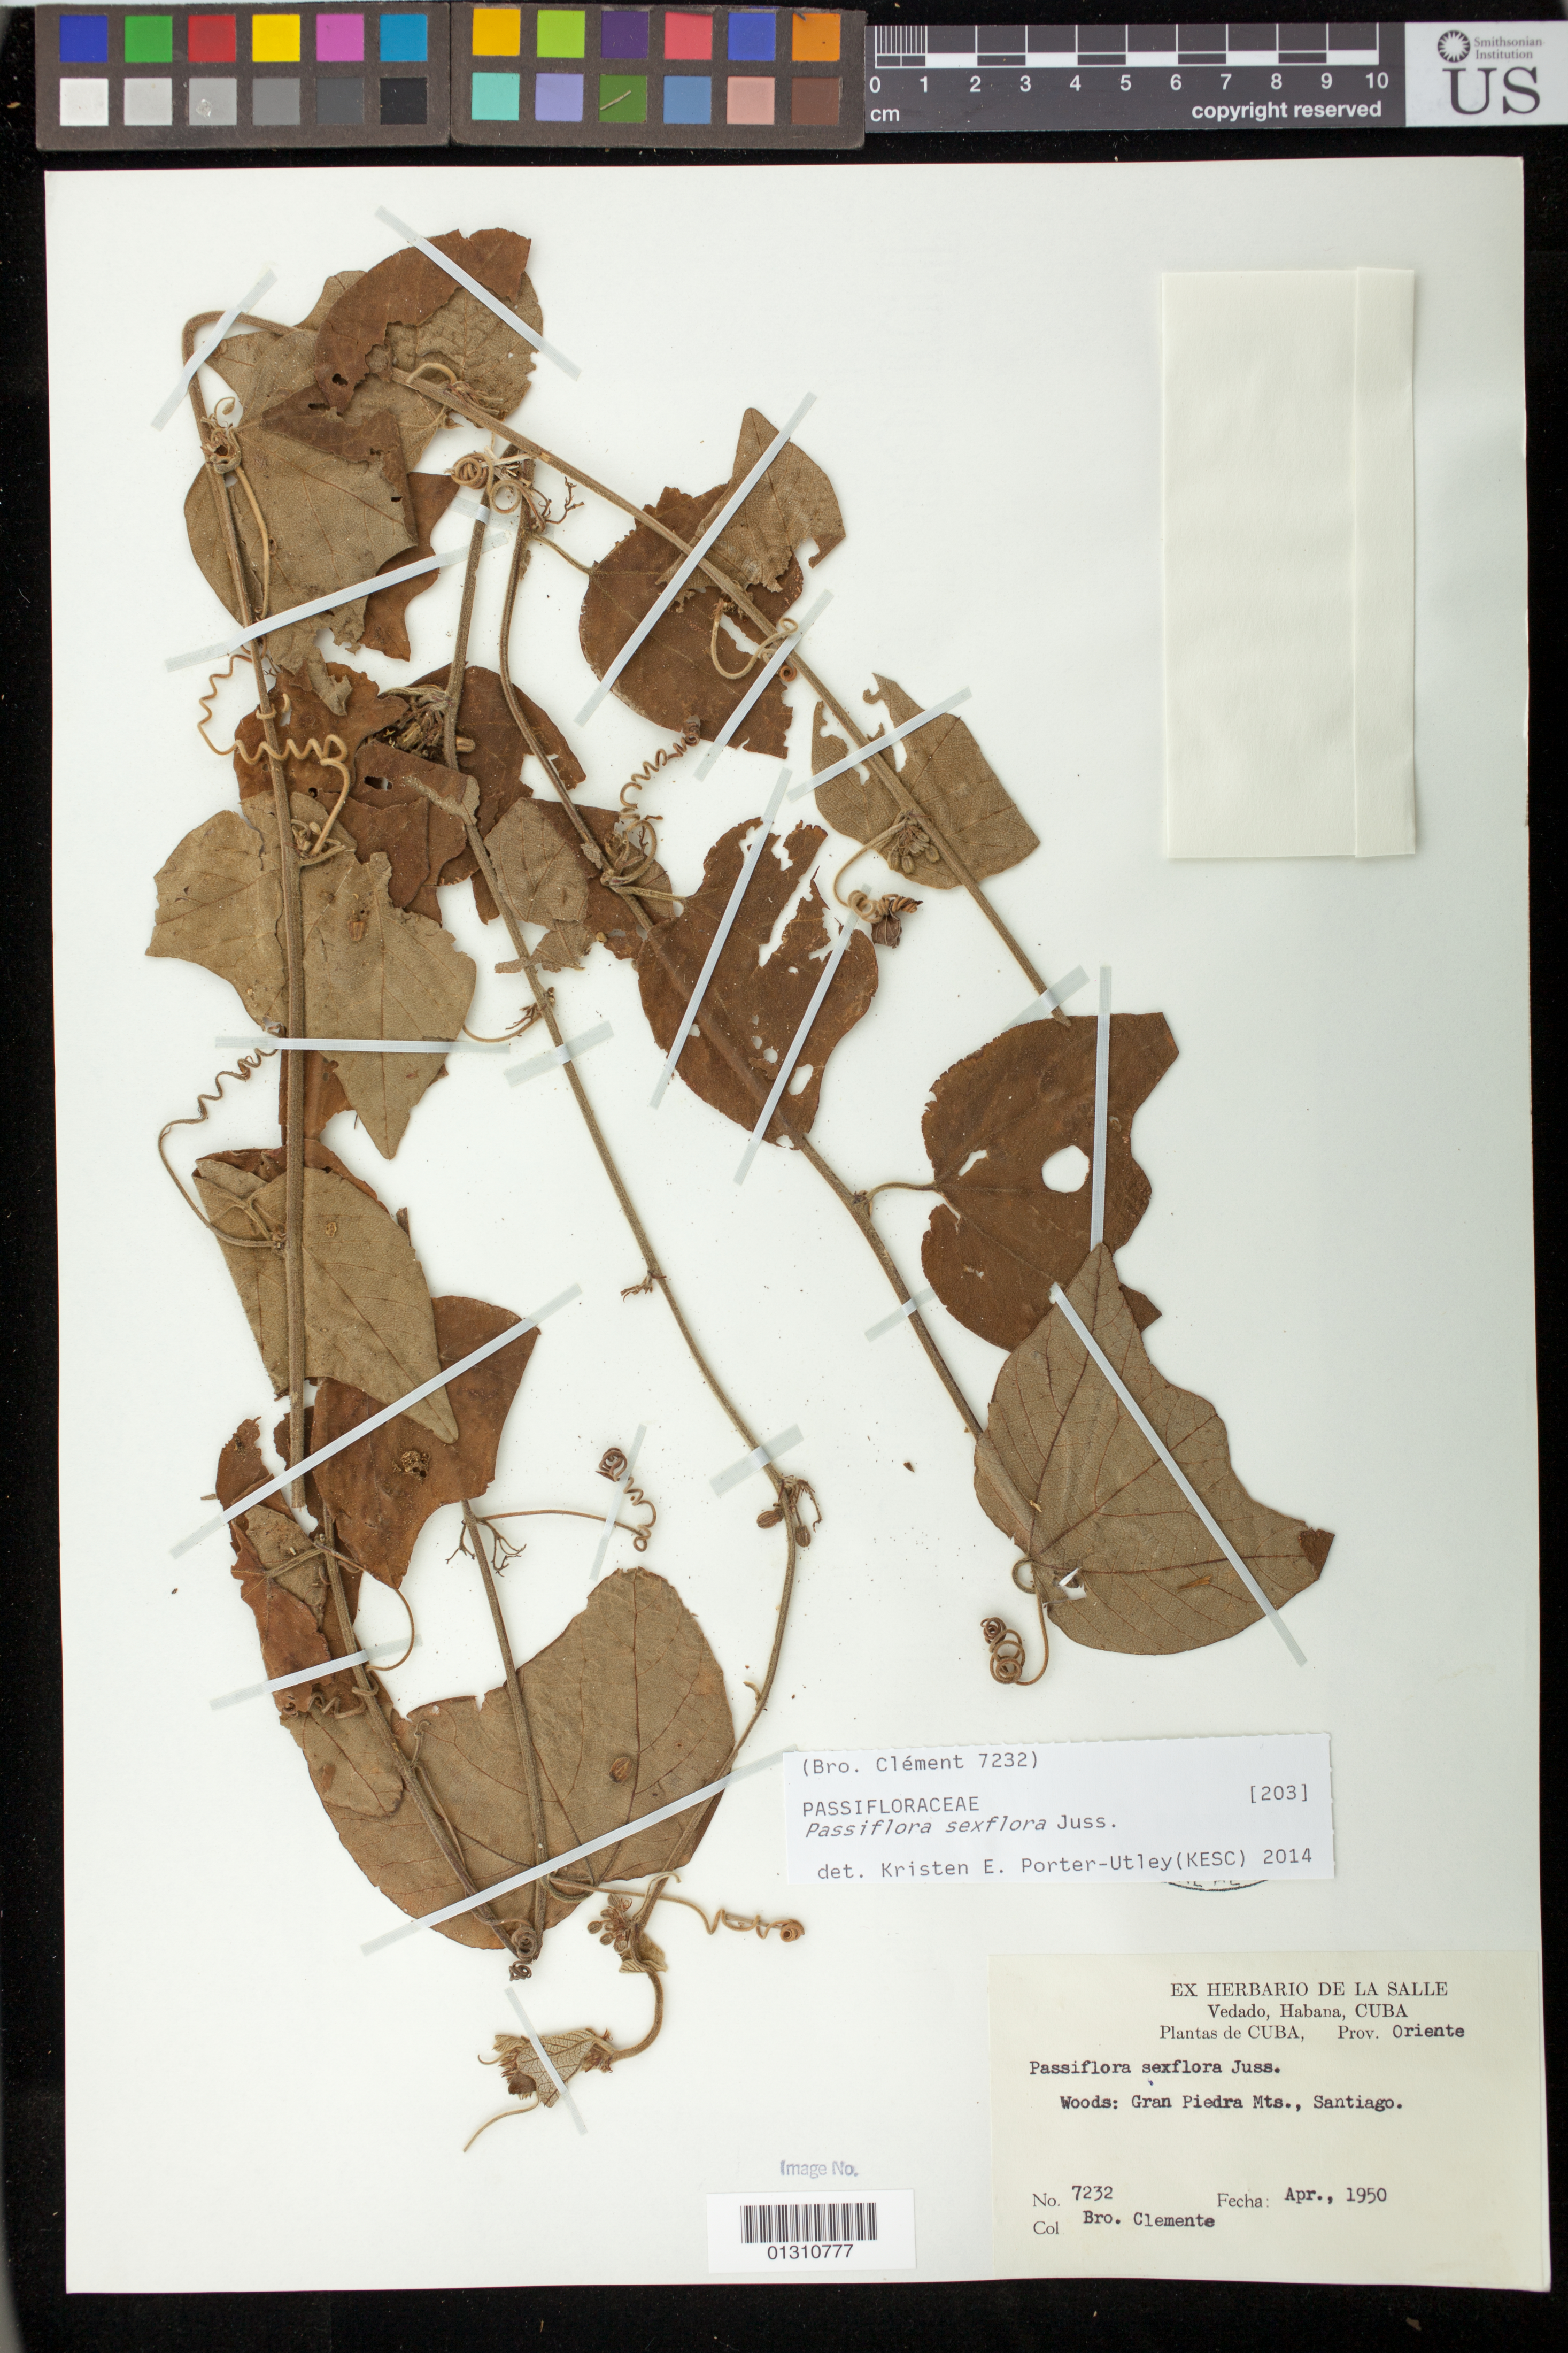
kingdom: Plantae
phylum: Tracheophyta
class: Magnoliopsida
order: Malpighiales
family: Passifloraceae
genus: Passiflora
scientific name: Passiflora sexflora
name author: Juss.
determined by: Porter-Utley, Kristen E.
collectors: Bro. Clemente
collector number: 7232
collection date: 1950-04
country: Cuba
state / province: Oriente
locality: Gran Piedra Mts., Santiago.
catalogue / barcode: US 2286615